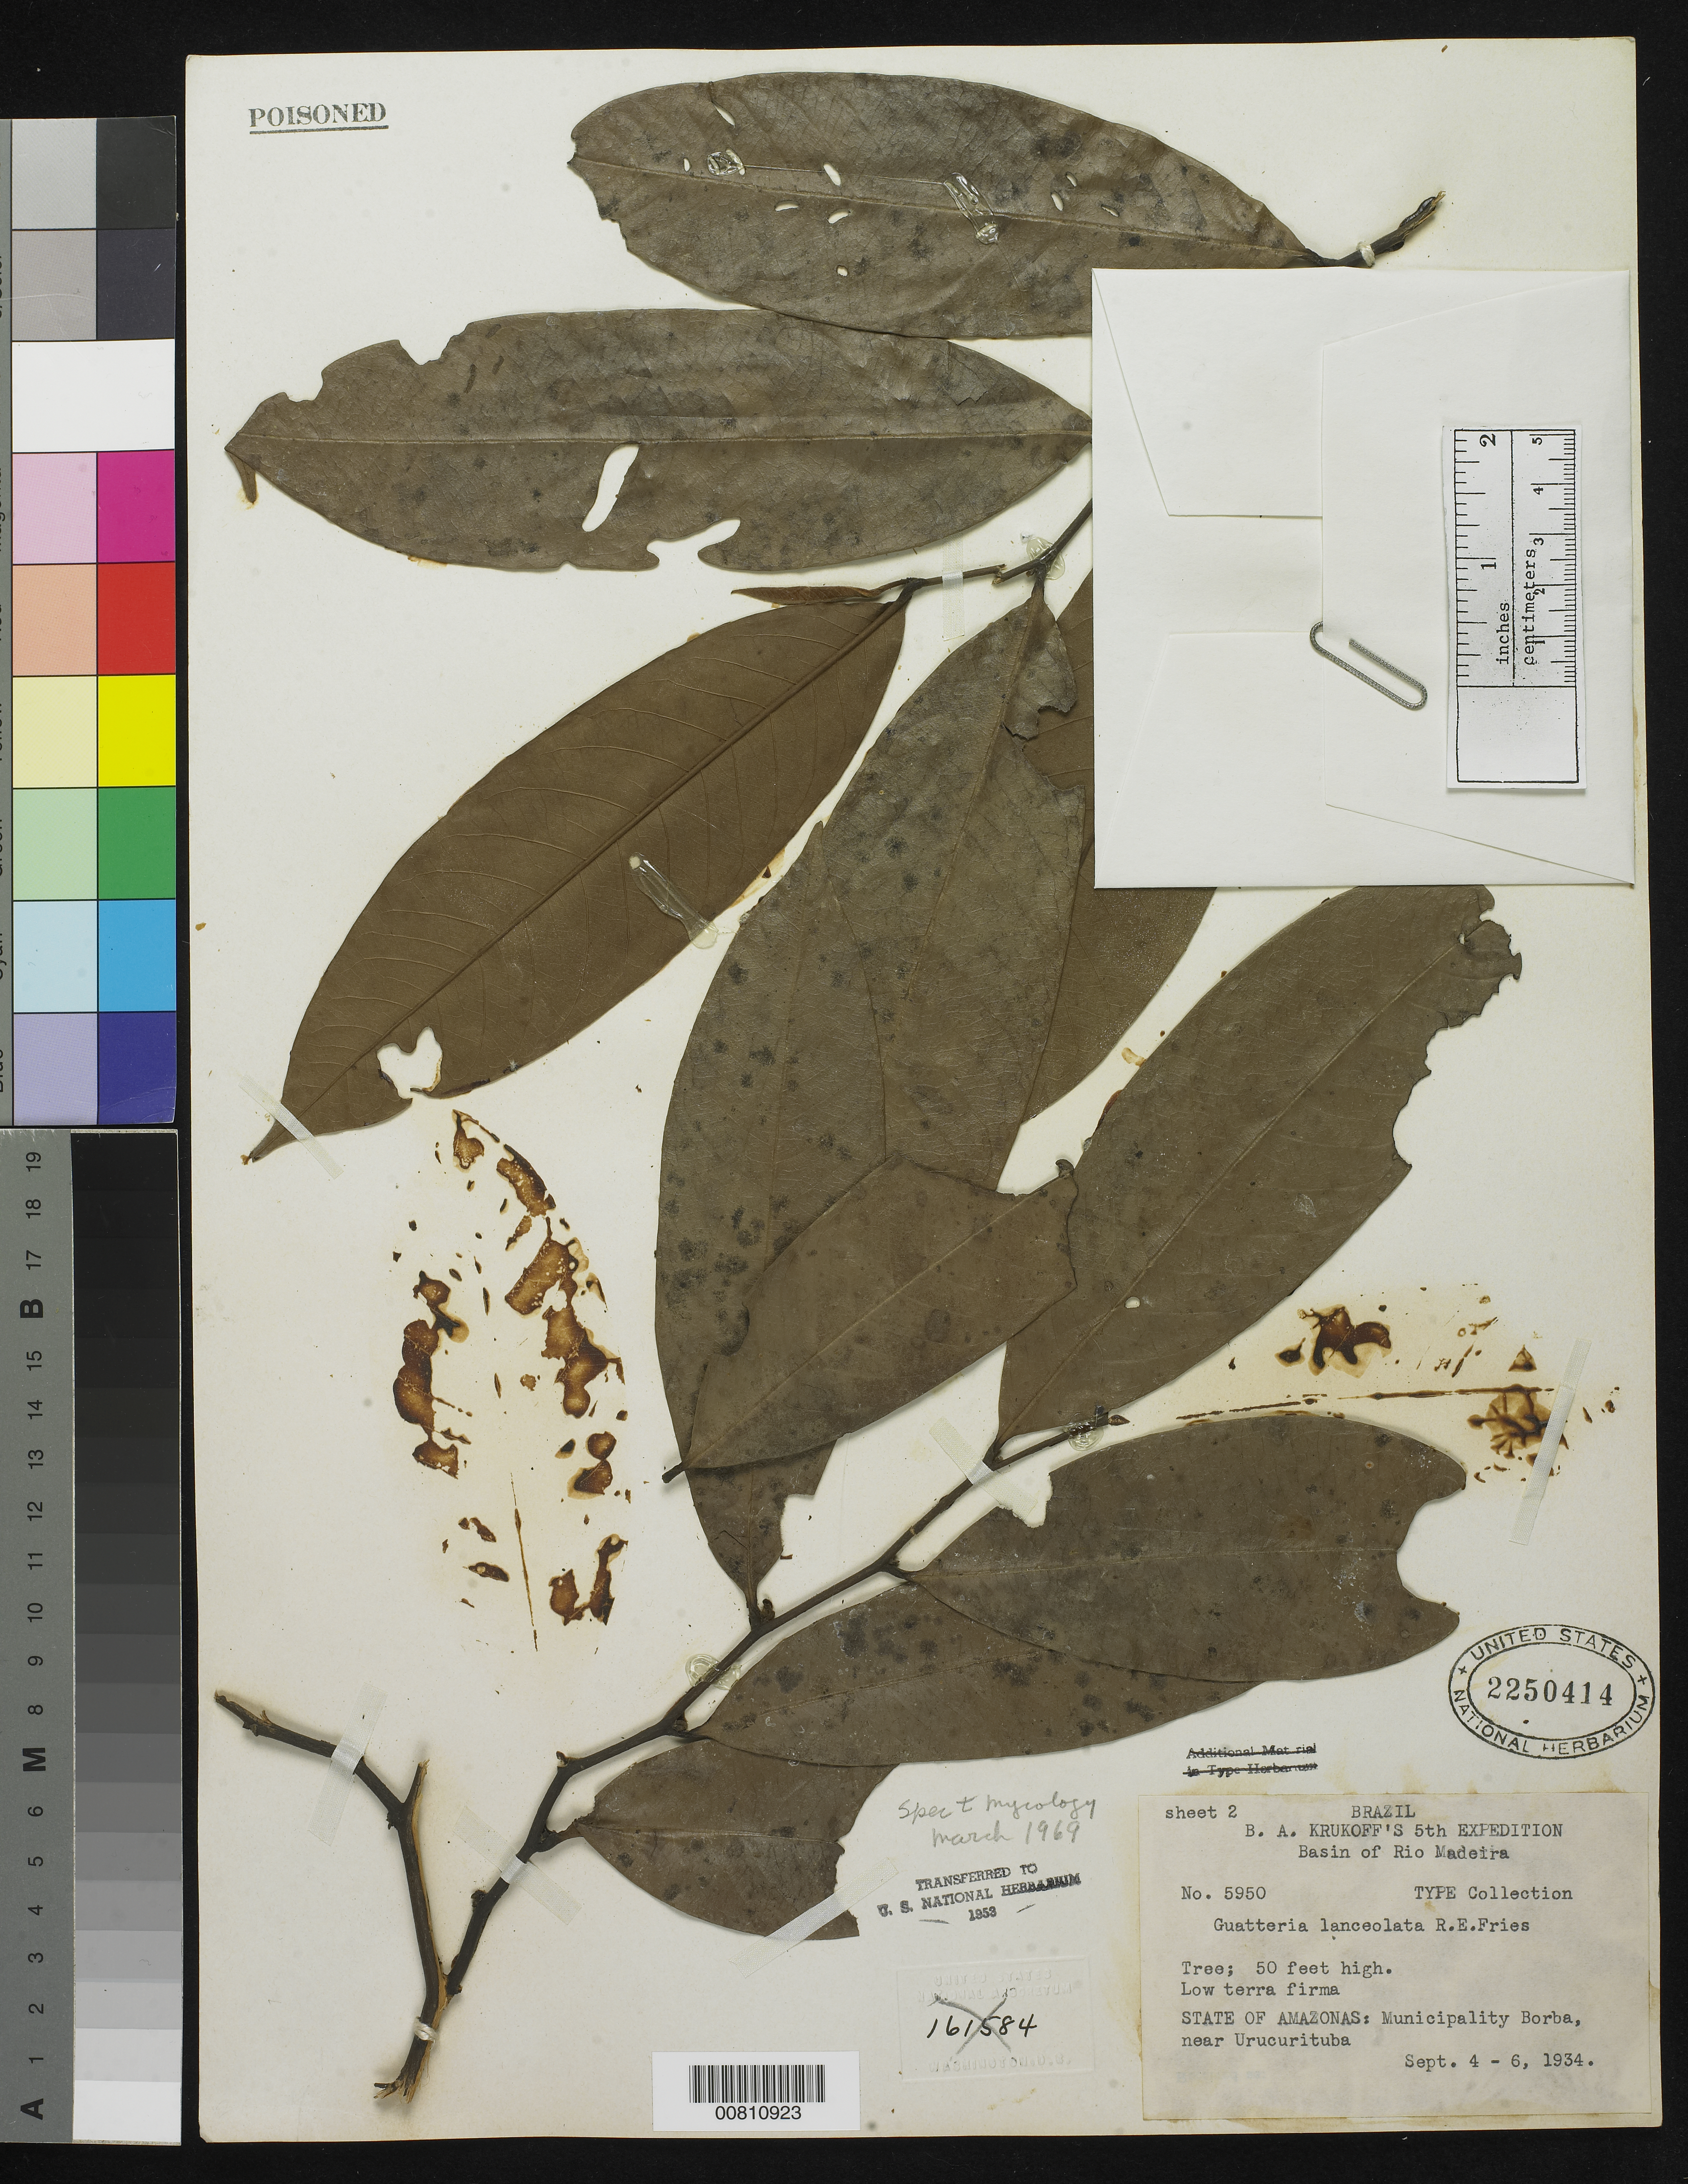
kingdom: Plantae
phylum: Tracheophyta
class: Magnoliopsida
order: Magnoliales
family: Annonaceae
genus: Guatteria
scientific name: Guatteria lanceolata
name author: R.E. Fr.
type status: Isotype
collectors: B. A. Krukoff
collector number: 5950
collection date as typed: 04 Sep 1934 to 06 Sep 1934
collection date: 1934-09-04/1934-09-06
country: Brazil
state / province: Amazonas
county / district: Borba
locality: Near Urucurituba.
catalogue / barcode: US 2250414